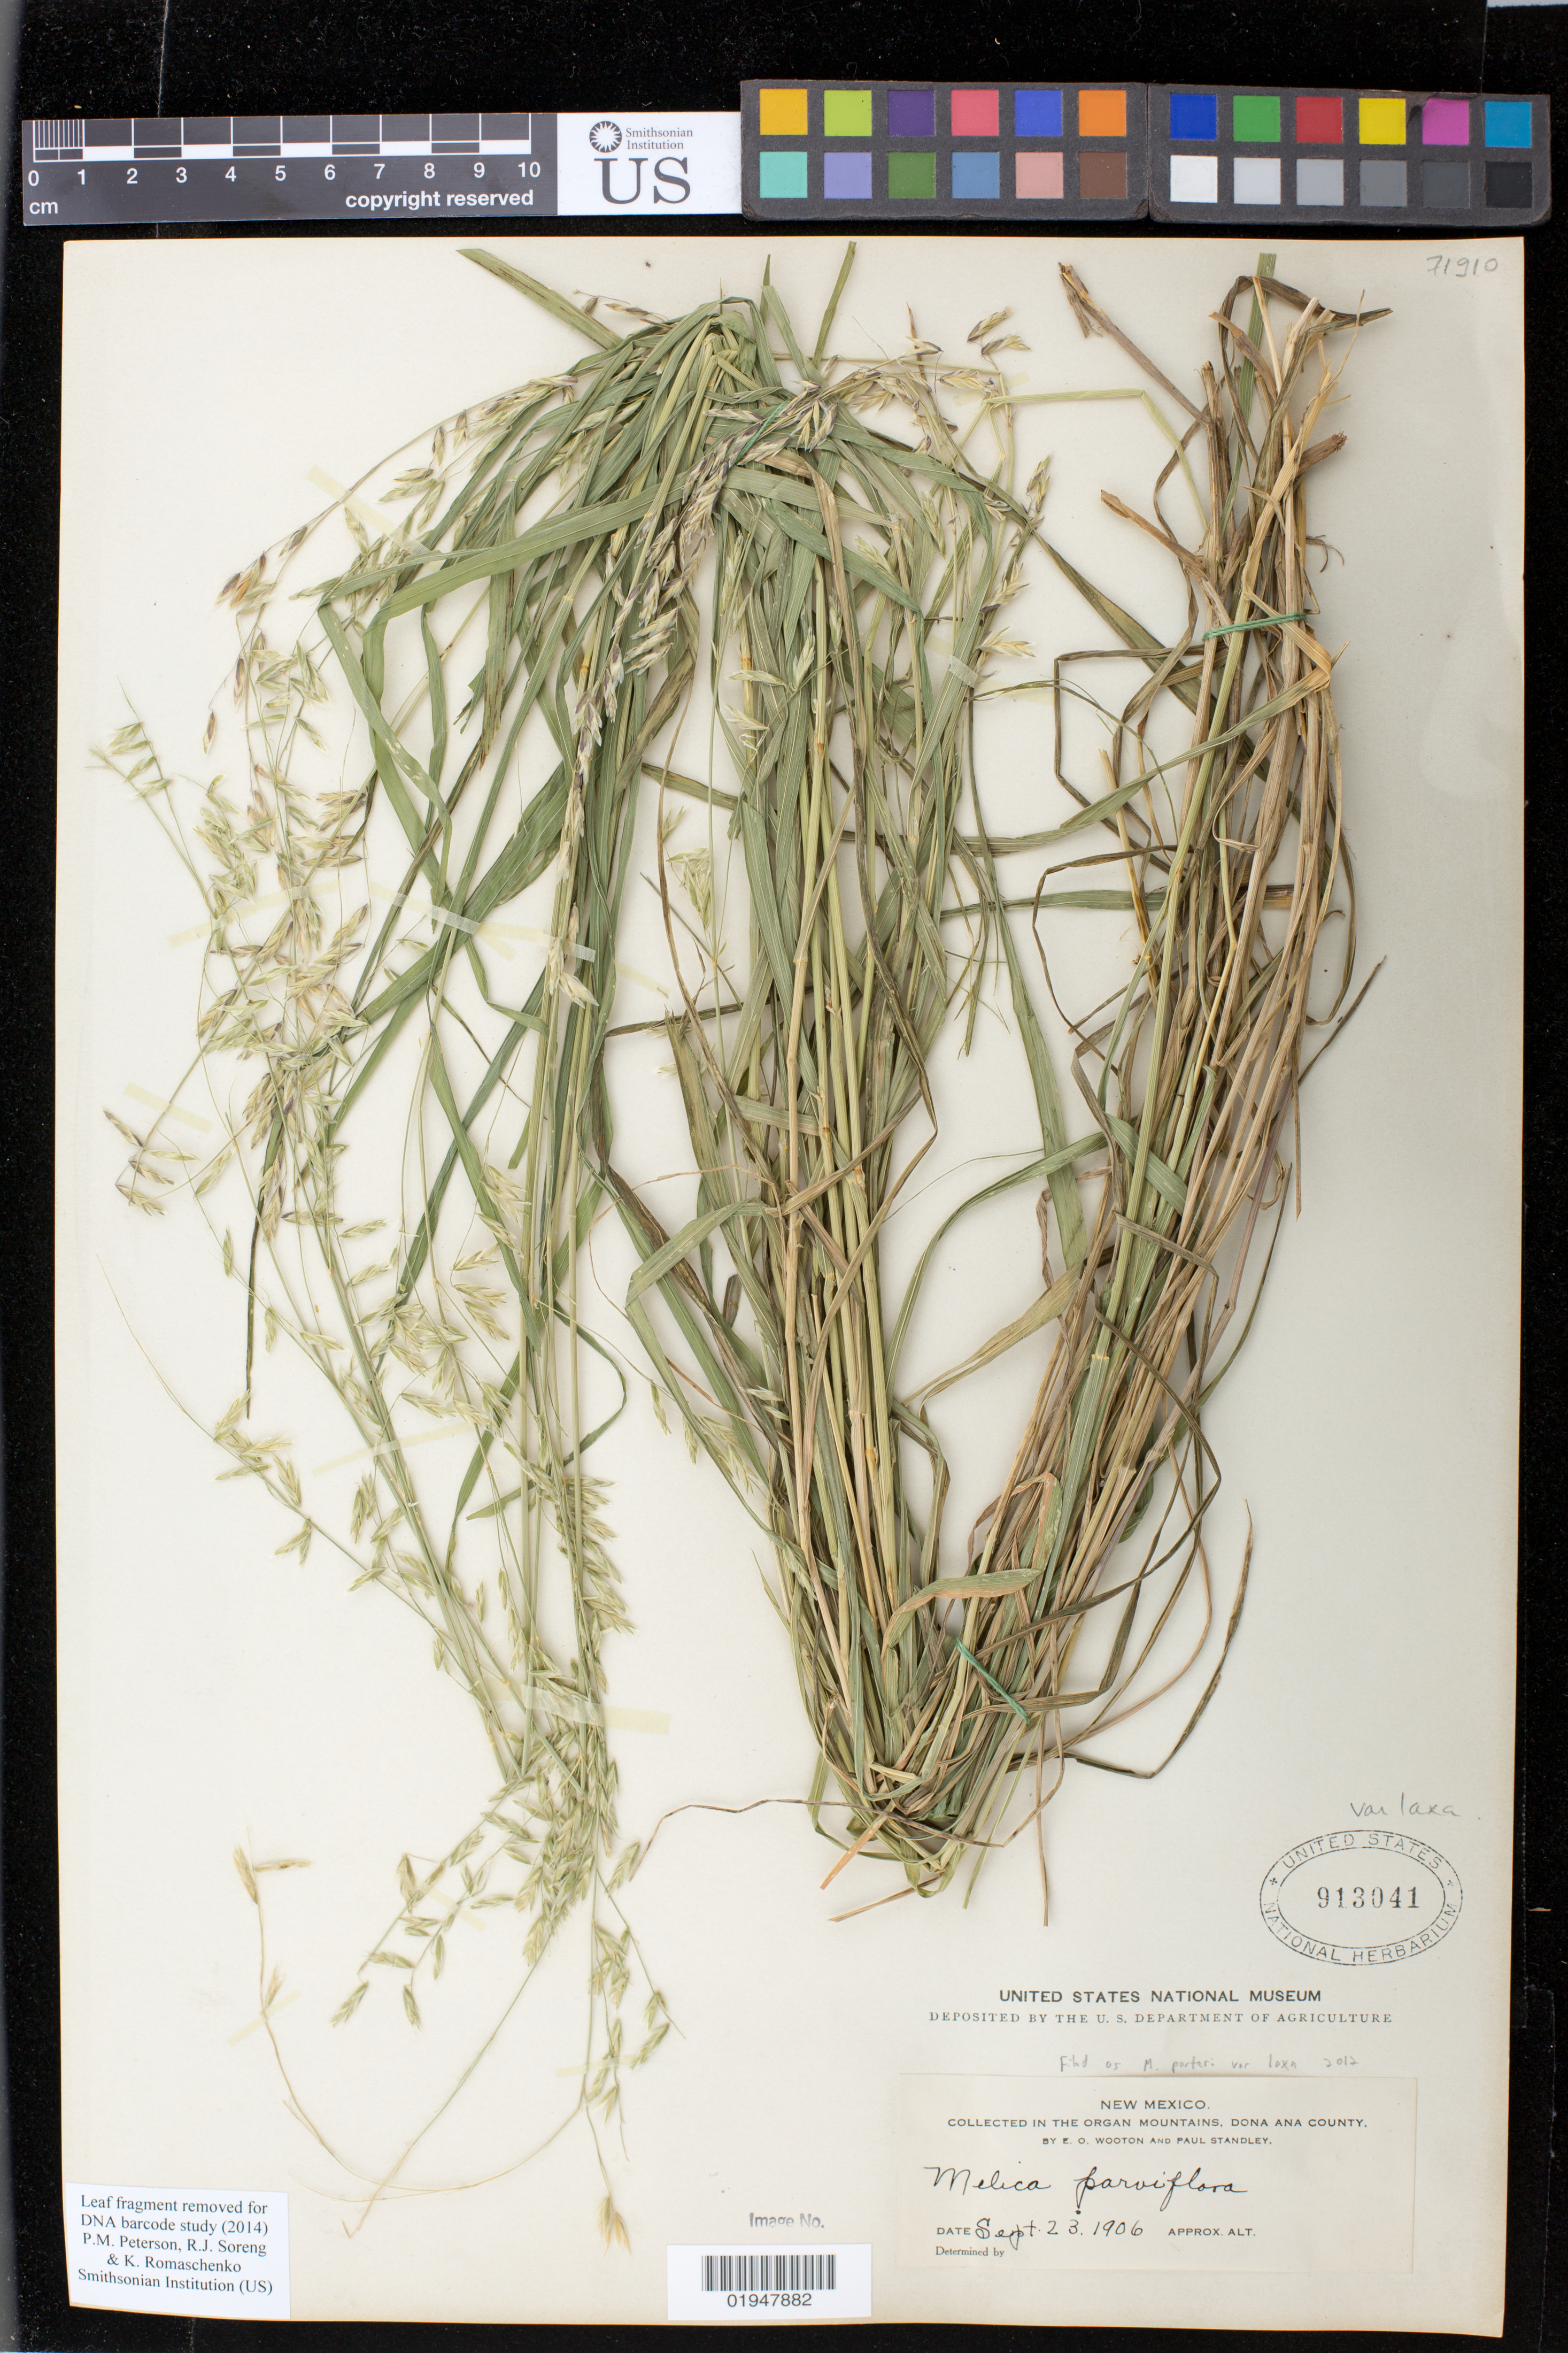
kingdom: Plantae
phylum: Tracheophyta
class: Liliopsida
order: Poales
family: Poaceae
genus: Melica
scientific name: Melica porteri var. laxa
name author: Boyle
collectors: E. O. Wooton & P. C. Standley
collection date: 1906-09-23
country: United States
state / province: New Mexico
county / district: Dona Ana County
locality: Organ Mountains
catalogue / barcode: US 913041